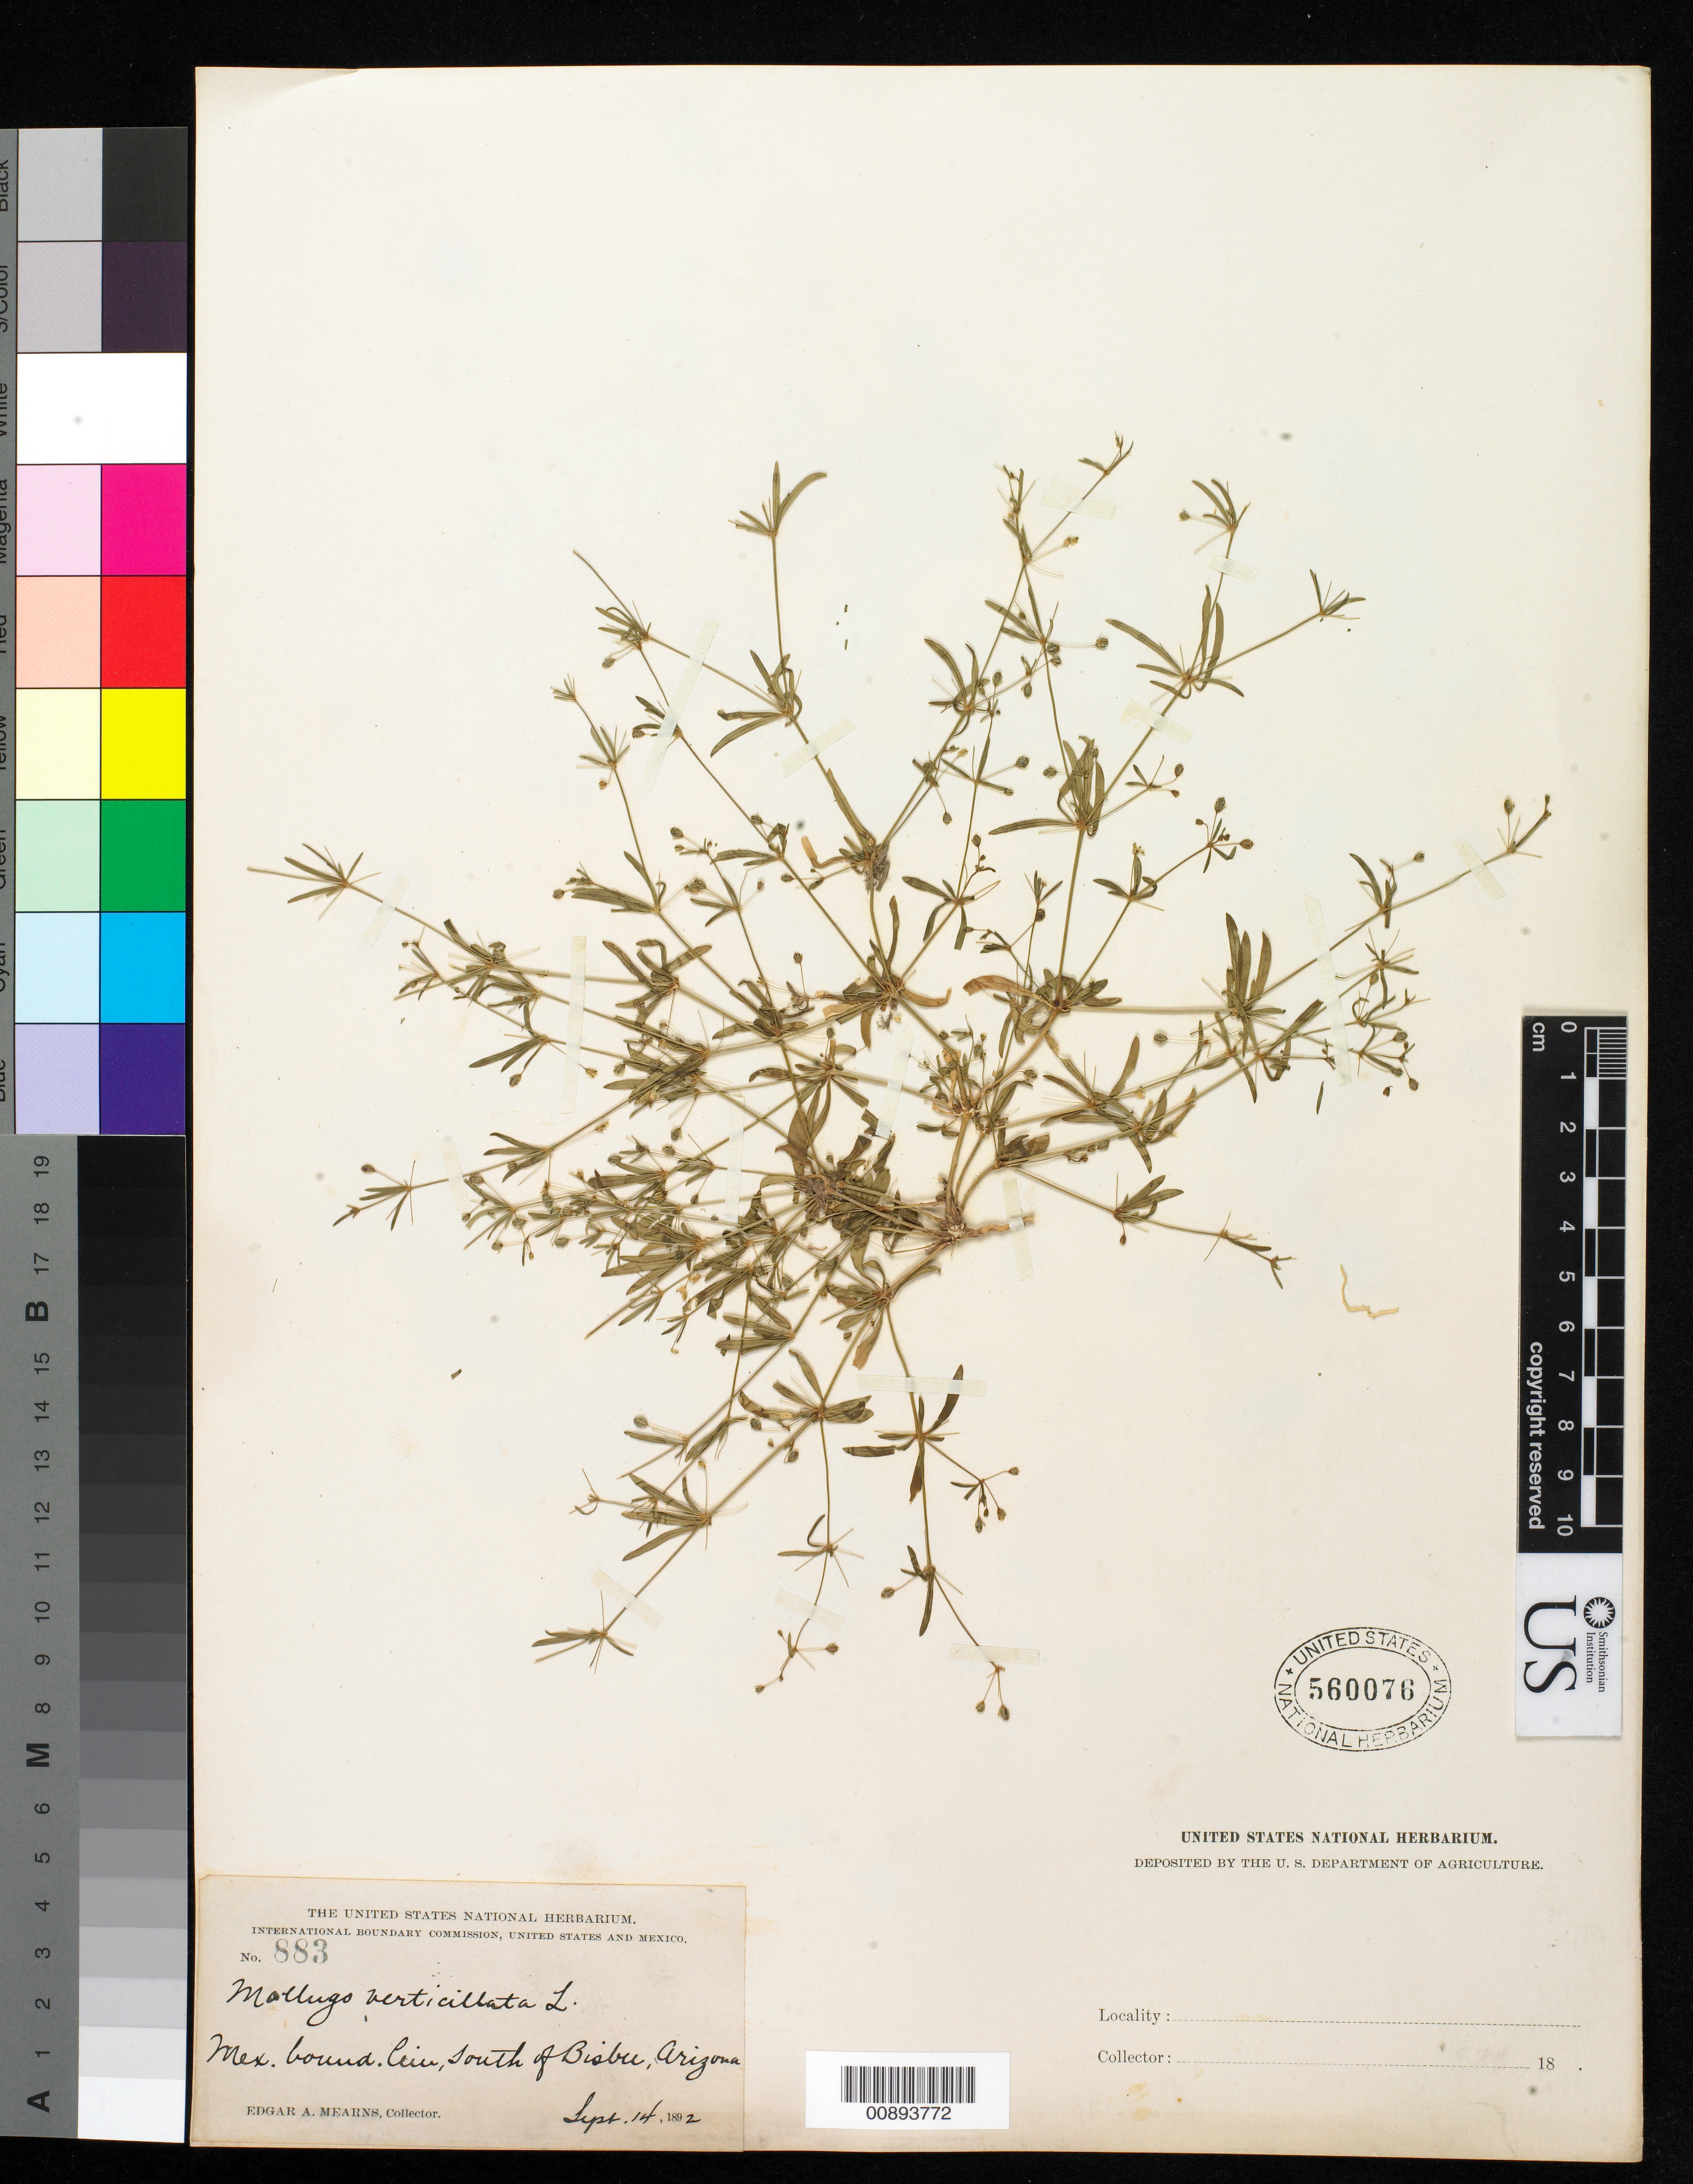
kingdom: Plantae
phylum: Tracheophyta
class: Magnoliopsida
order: Caryophyllales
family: Molluginaceae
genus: Mollugo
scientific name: Mollugo verticillata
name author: L.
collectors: E. A. Mearns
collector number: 883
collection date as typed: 14 Sep 1892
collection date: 1892-09-14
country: United States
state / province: Arizona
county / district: Cochise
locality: Mexican Boundary Line, S of Bisbee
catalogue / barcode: US 560076